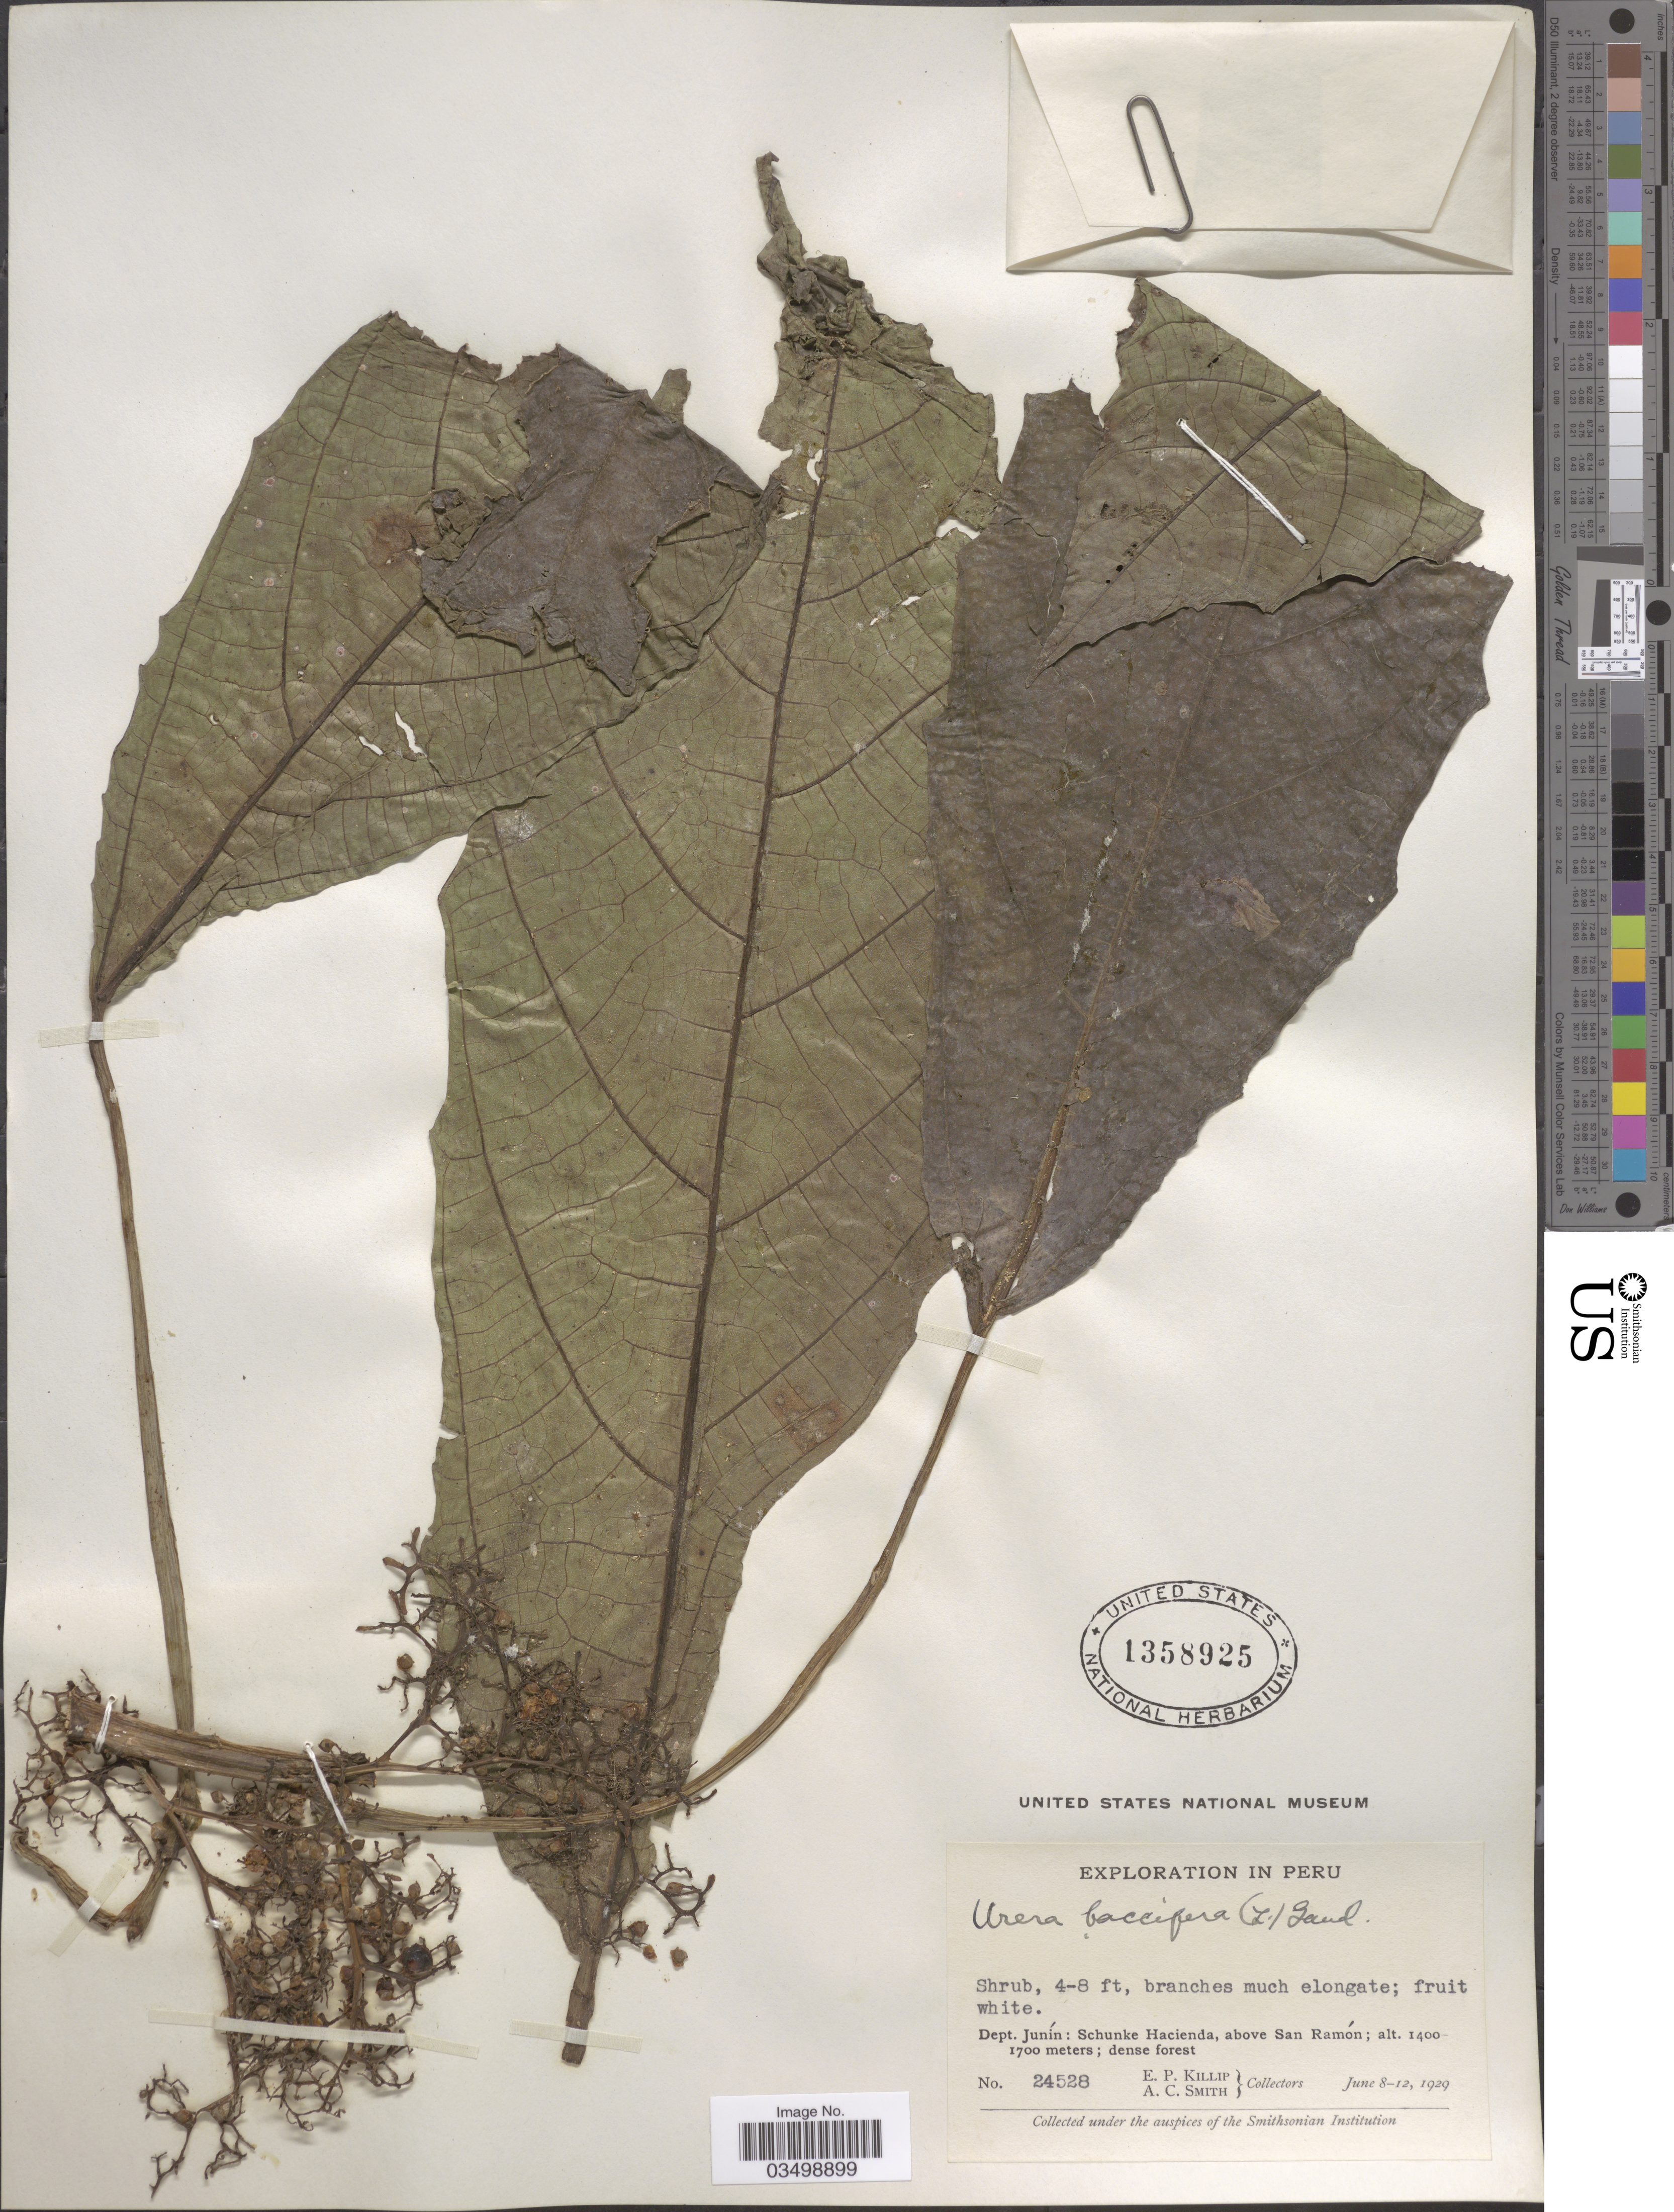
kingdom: Plantae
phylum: Tracheophyta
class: Magnoliopsida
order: Rosales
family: Urticaceae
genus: Urera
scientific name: Urera baccifera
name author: (L.) Gaudich. ex Wedd.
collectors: E. P. Killip & A. C. Smith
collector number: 24528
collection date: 1929-06-08/1929-06-12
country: Peru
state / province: Junín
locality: Dept. Junín: Schunke Hacienda, above San Ramón.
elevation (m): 1400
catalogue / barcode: US 1358925